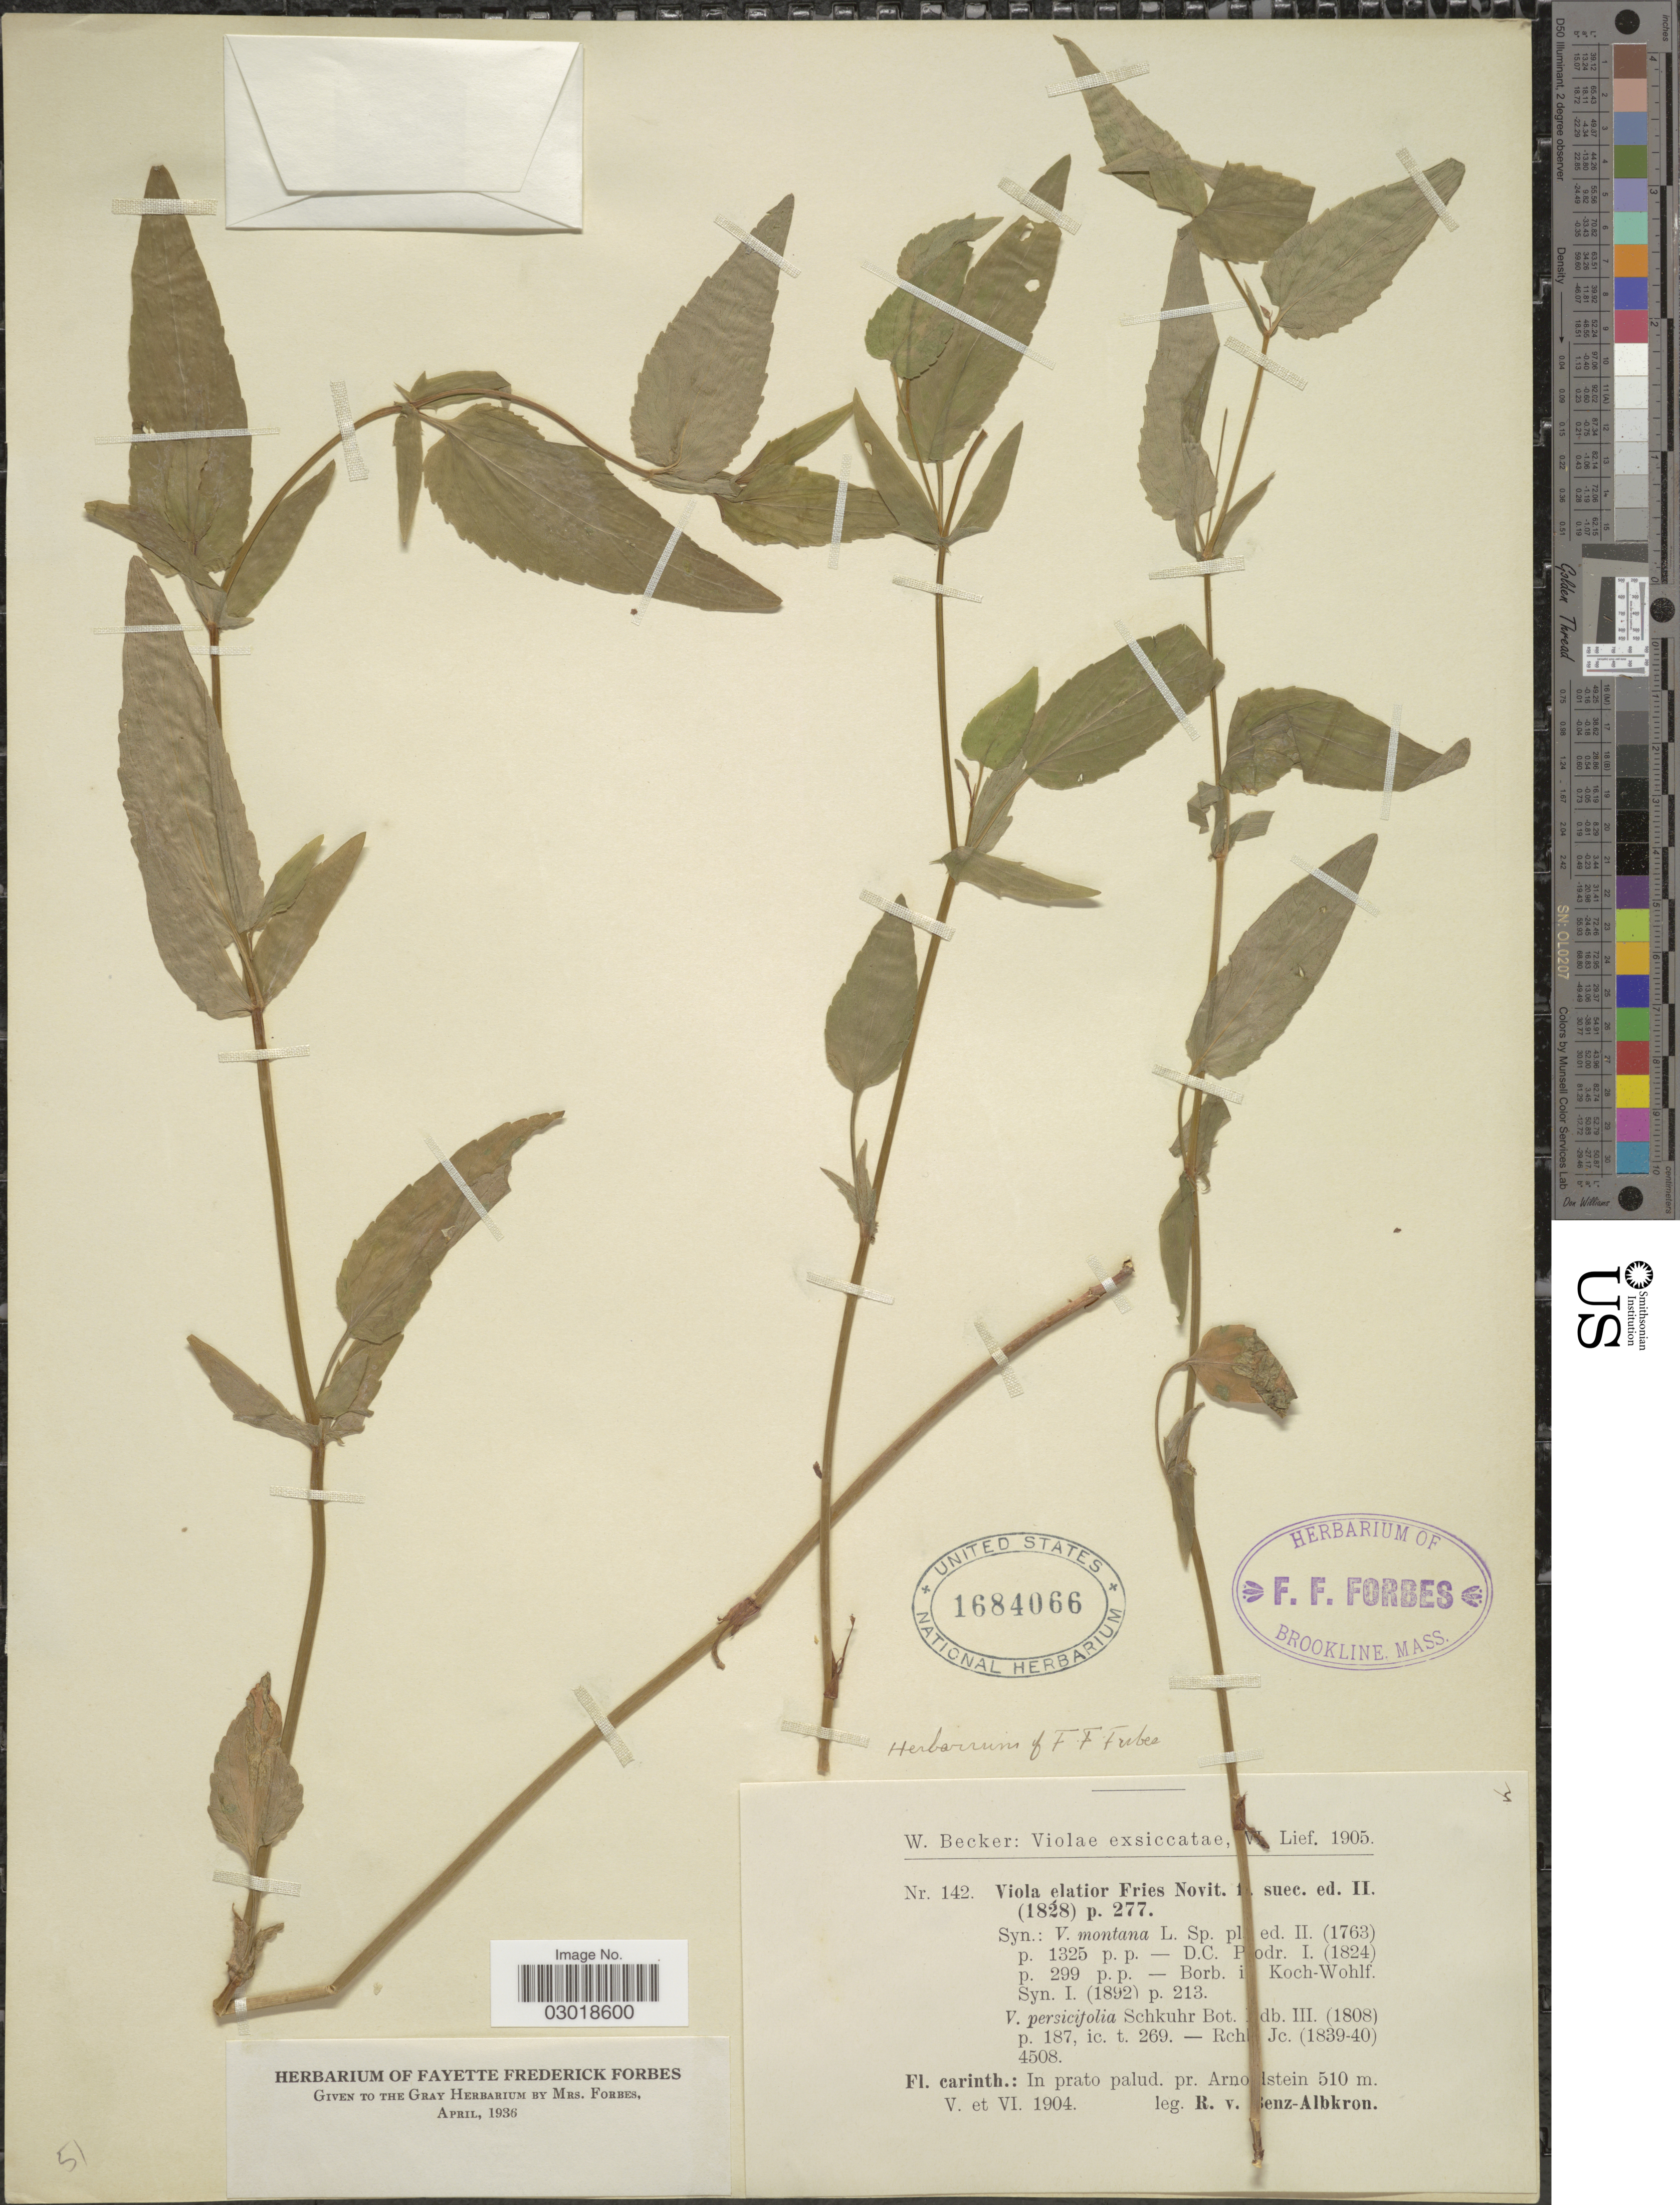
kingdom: Plantae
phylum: Tracheophyta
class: Magnoliopsida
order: Malpighiales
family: Violaceae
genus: Viola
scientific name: Viola elatior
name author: Fr.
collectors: R. Benz-Albkron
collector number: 142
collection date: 1904-05/1904-06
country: Austria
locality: Carinth.: In prato palud pr. Arnoldstein.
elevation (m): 510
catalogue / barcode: US 1684066